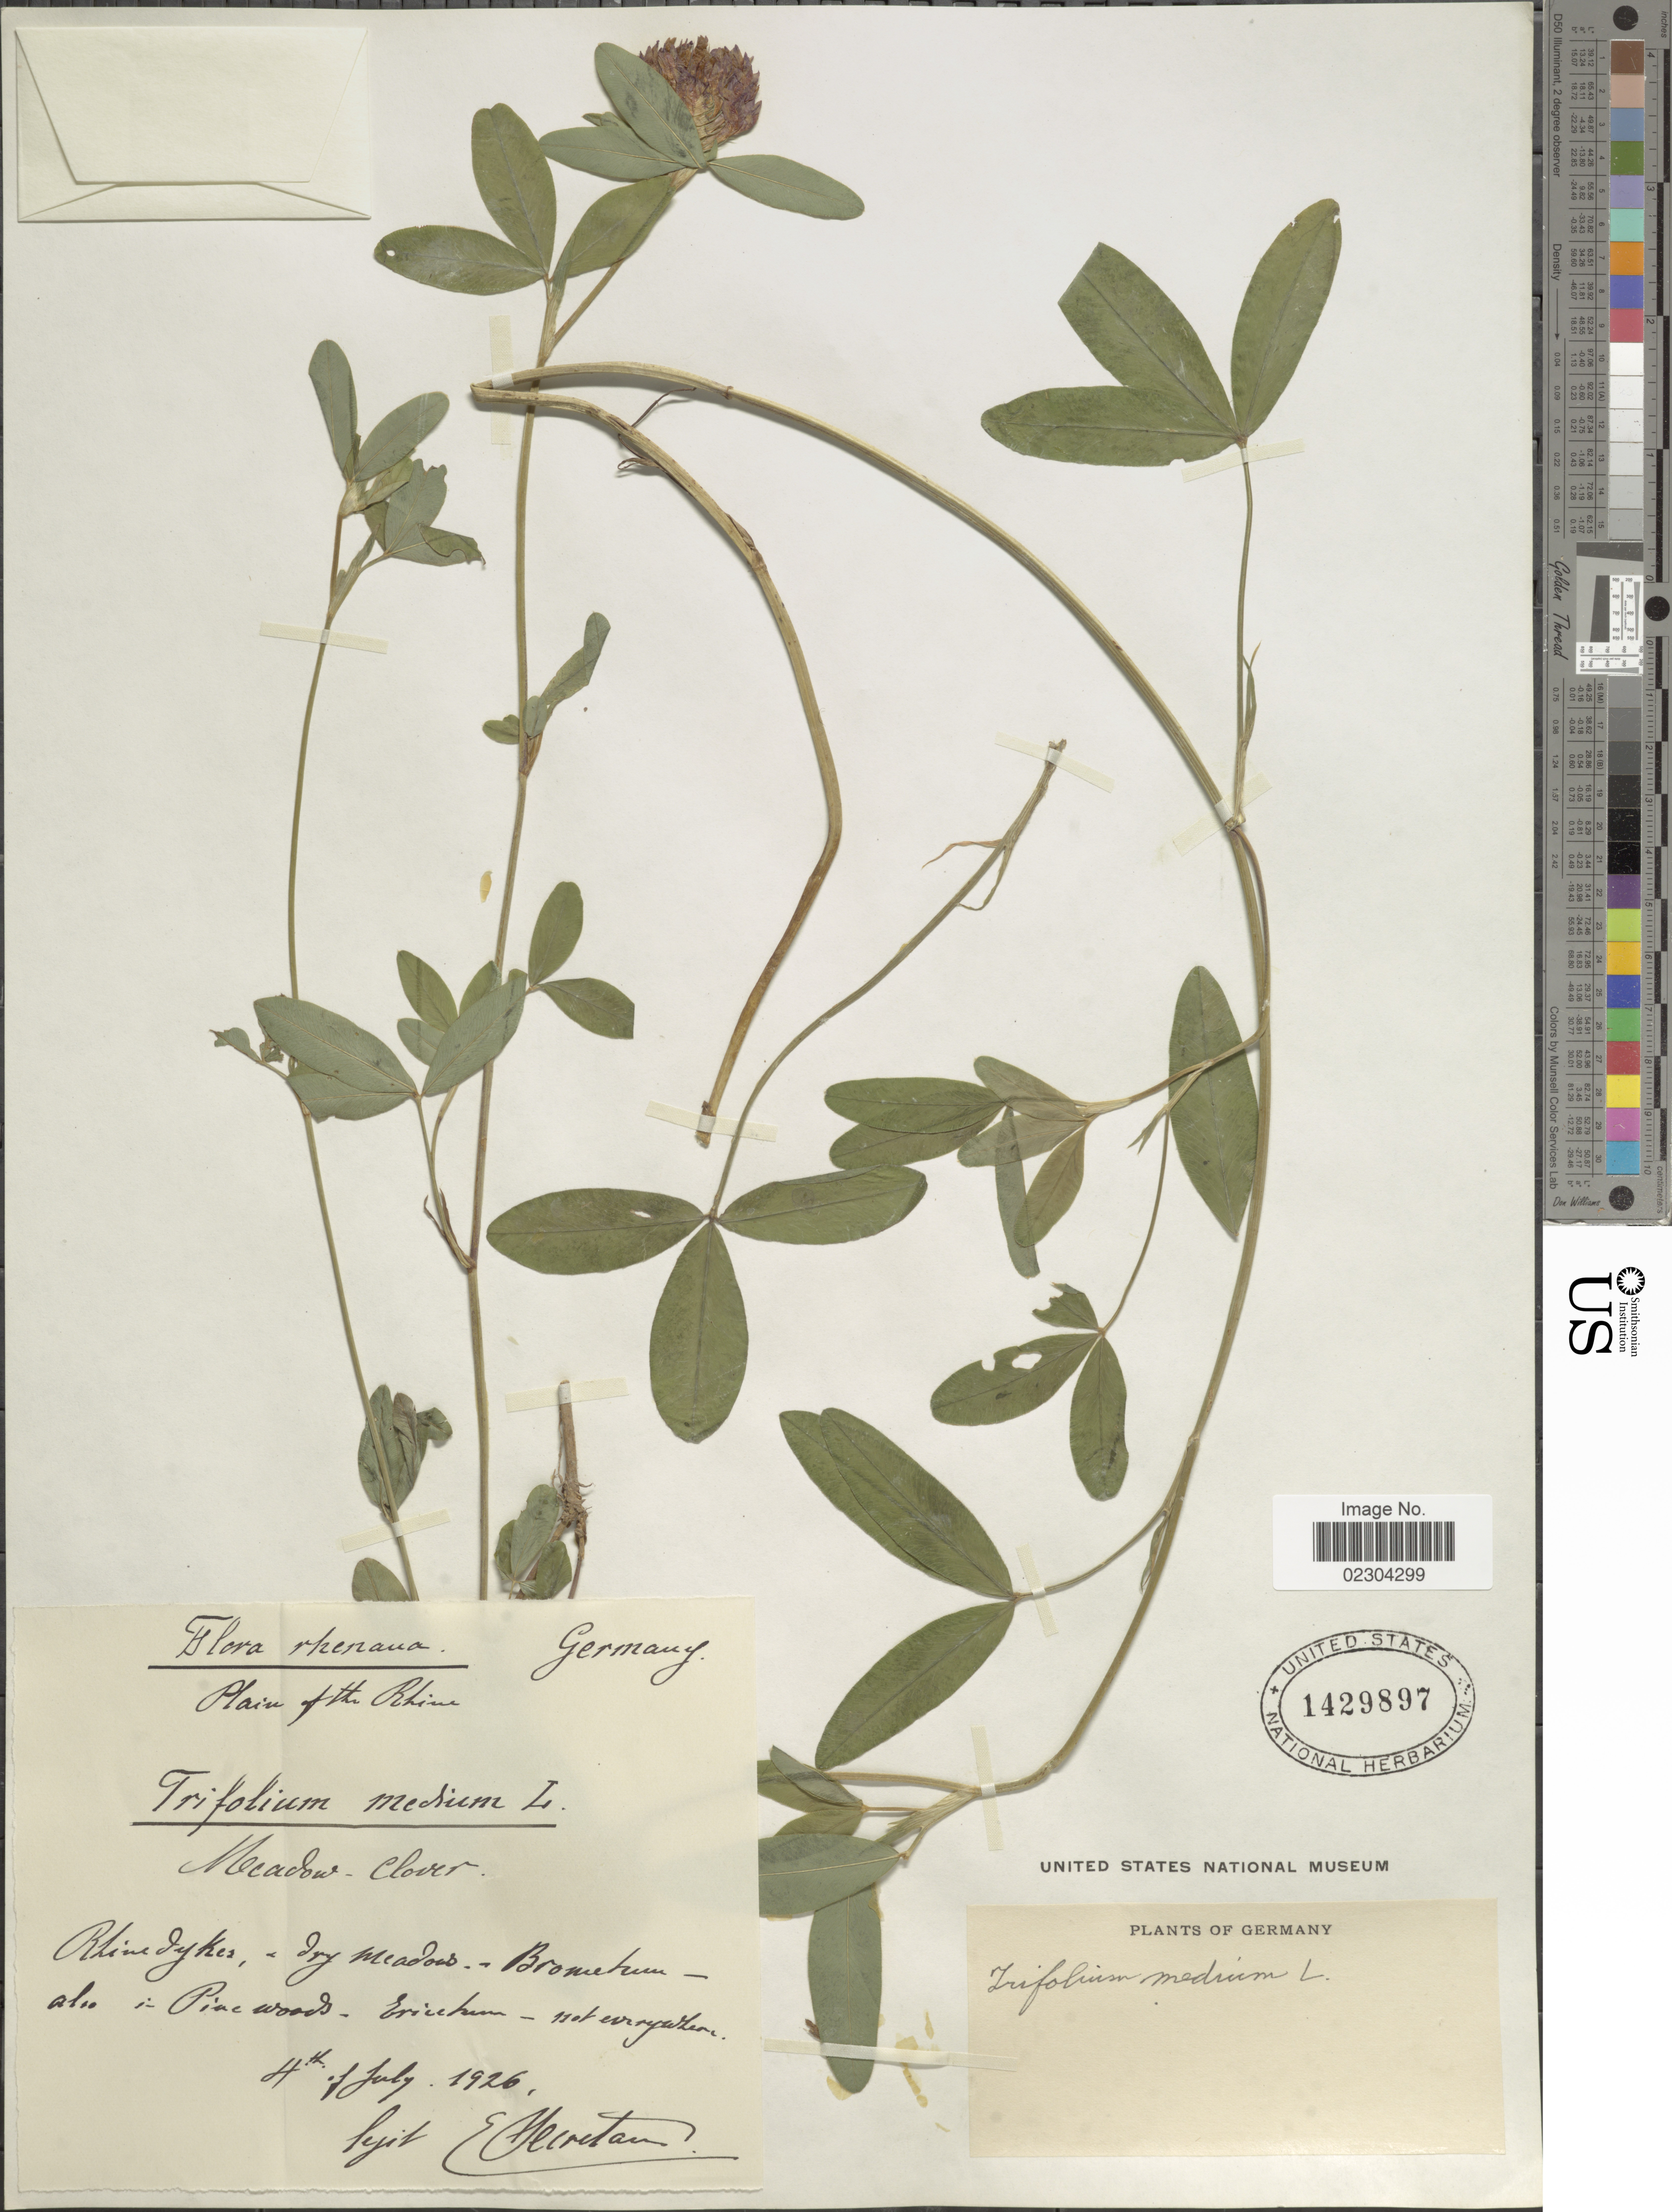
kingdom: Plantae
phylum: Tracheophyta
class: Magnoliopsida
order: Fabales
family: Fabaceae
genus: Trifolium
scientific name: Trifolium medium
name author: L.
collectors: E. Secretan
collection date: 1926-07-04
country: Germany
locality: Rhine, Rhinedykes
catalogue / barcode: US 1429897